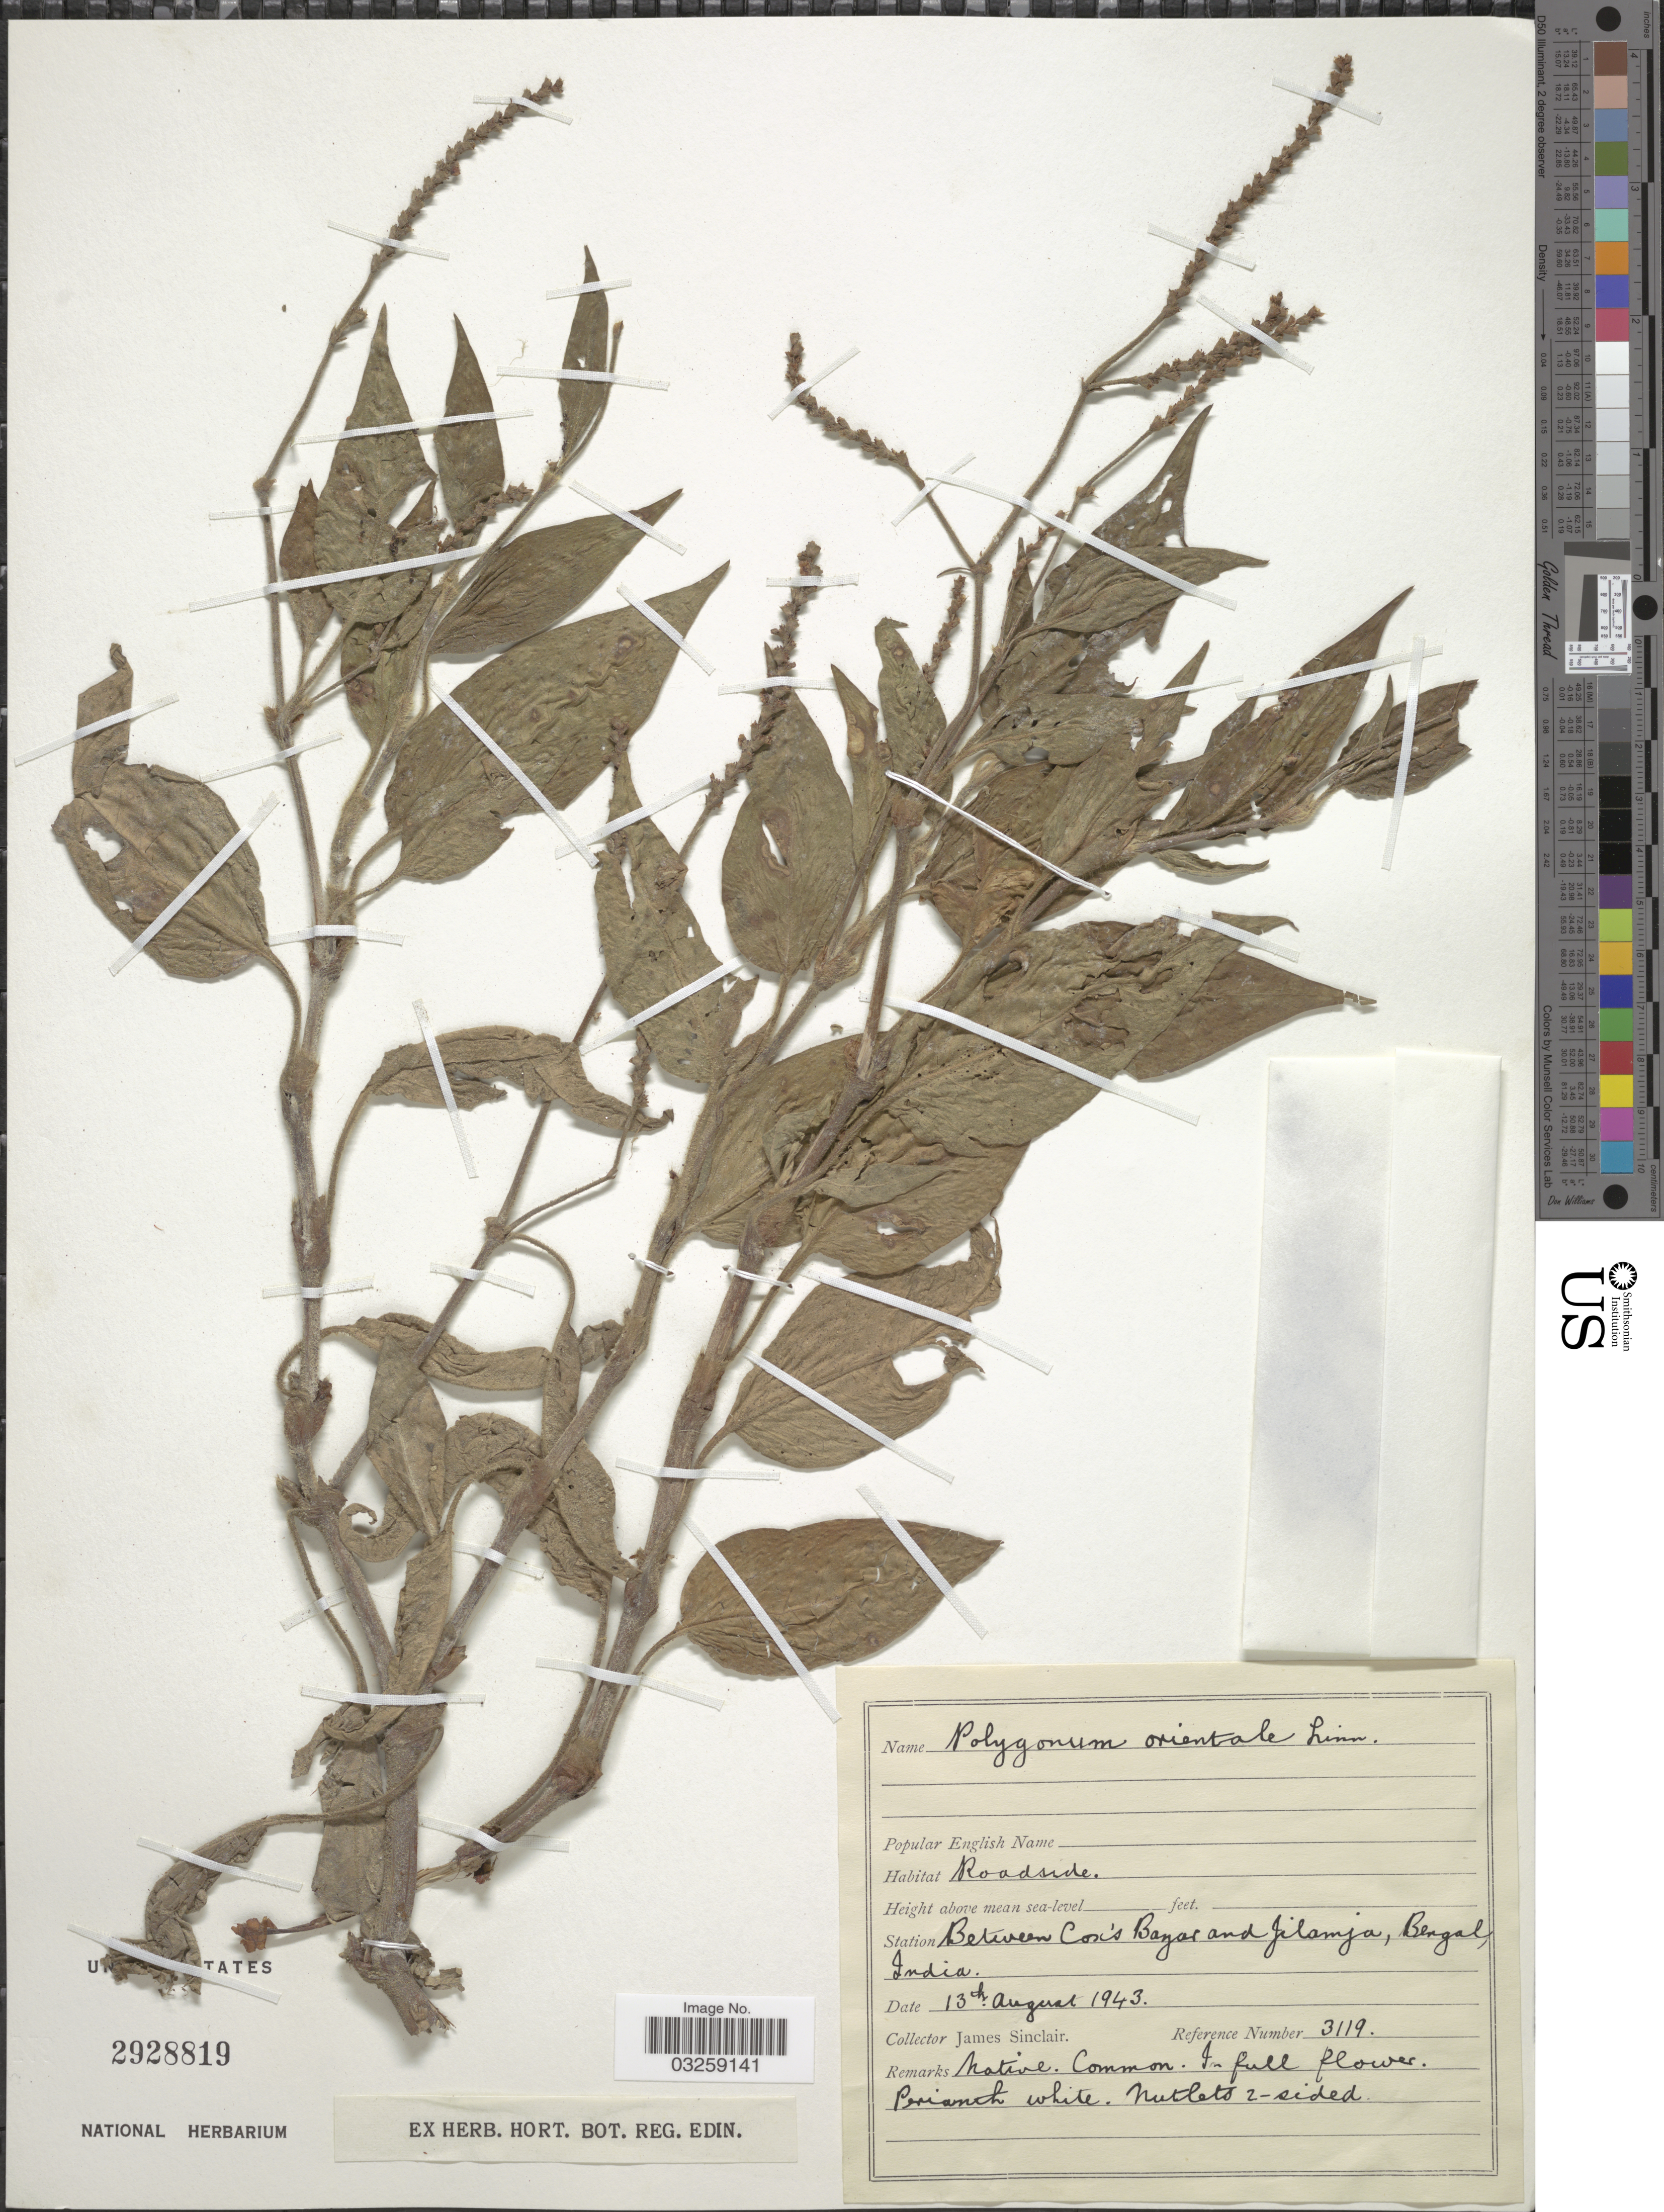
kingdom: Plantae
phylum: Tracheophyta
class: Magnoliopsida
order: Caryophyllales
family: Polygonaceae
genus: Polygonum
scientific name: Polygonum orientale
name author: L.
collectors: J. Sinclair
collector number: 3119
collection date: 1943-08-13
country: Bangladesh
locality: Roadside. Station Between Cox's Bazar and Jilamja, Bengal.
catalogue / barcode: US 2928819